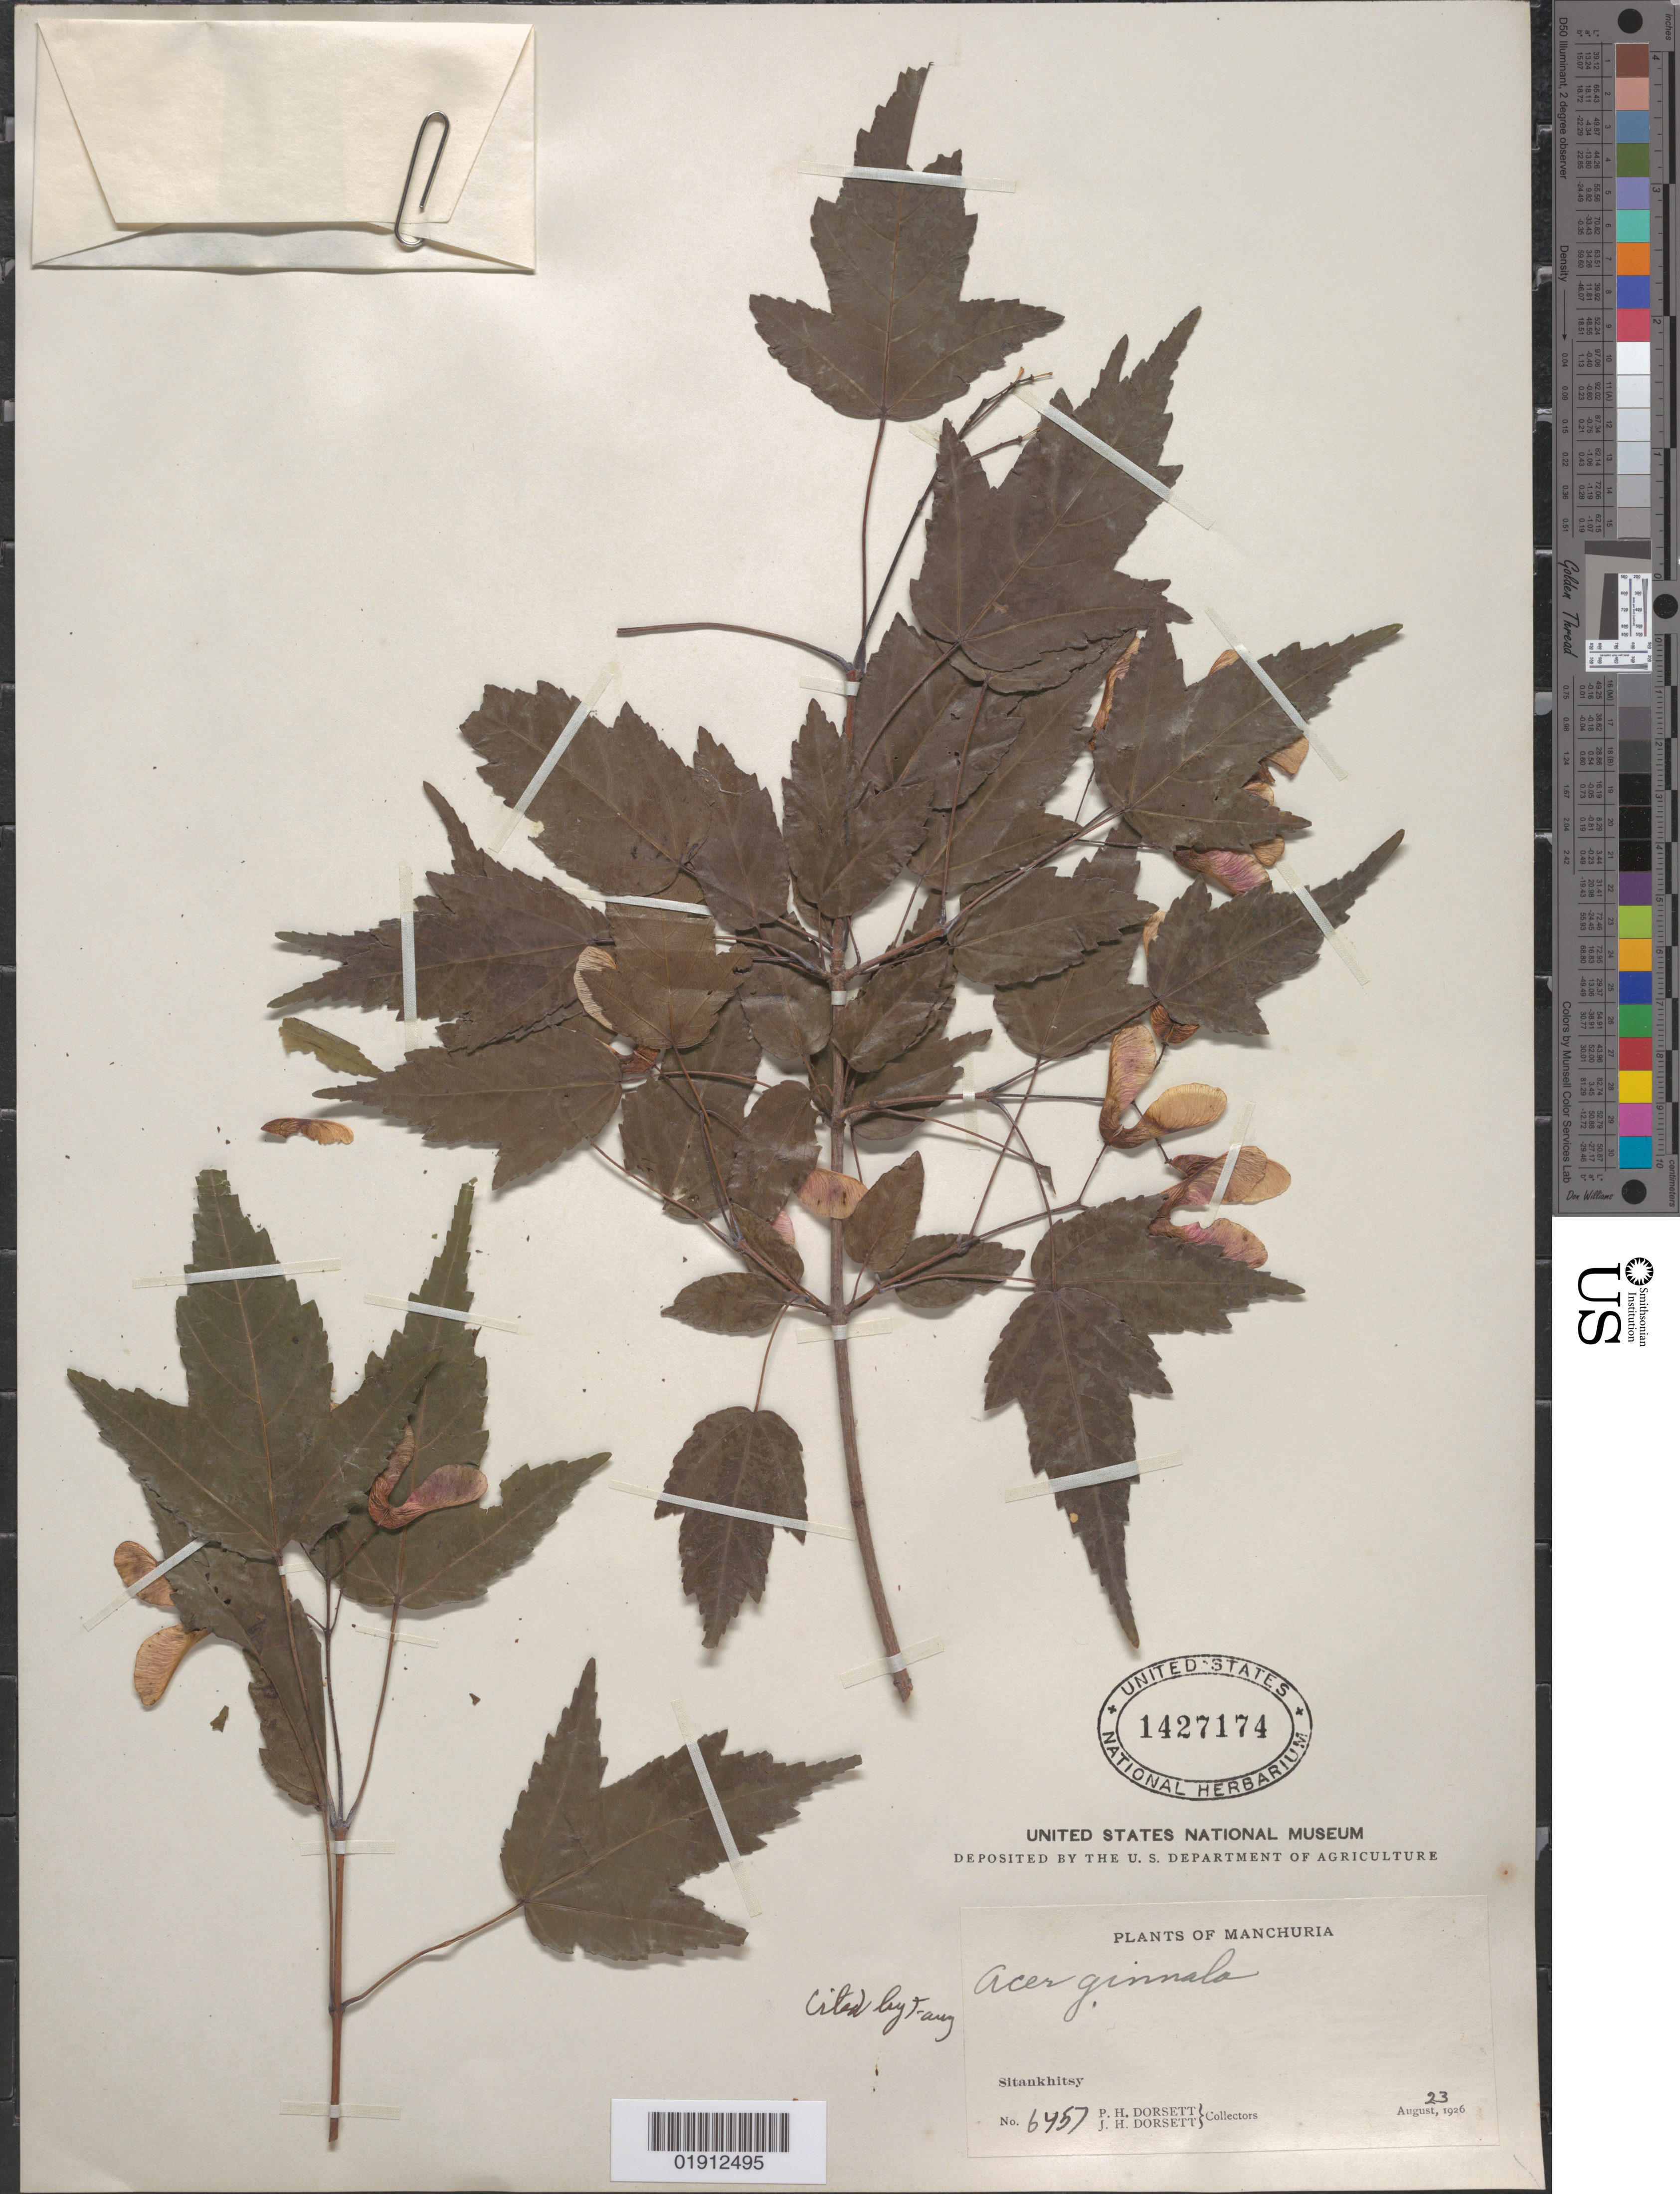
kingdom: Plantae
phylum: Tracheophyta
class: Magnoliopsida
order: Sapindales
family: Sapindaceae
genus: Acer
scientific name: Acer ginnala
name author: Maxim.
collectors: P. H. Dorsett & J. Dorsett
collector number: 6457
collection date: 1926-08-23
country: China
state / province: Manchuria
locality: Sitankhitsy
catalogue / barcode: US 1427174